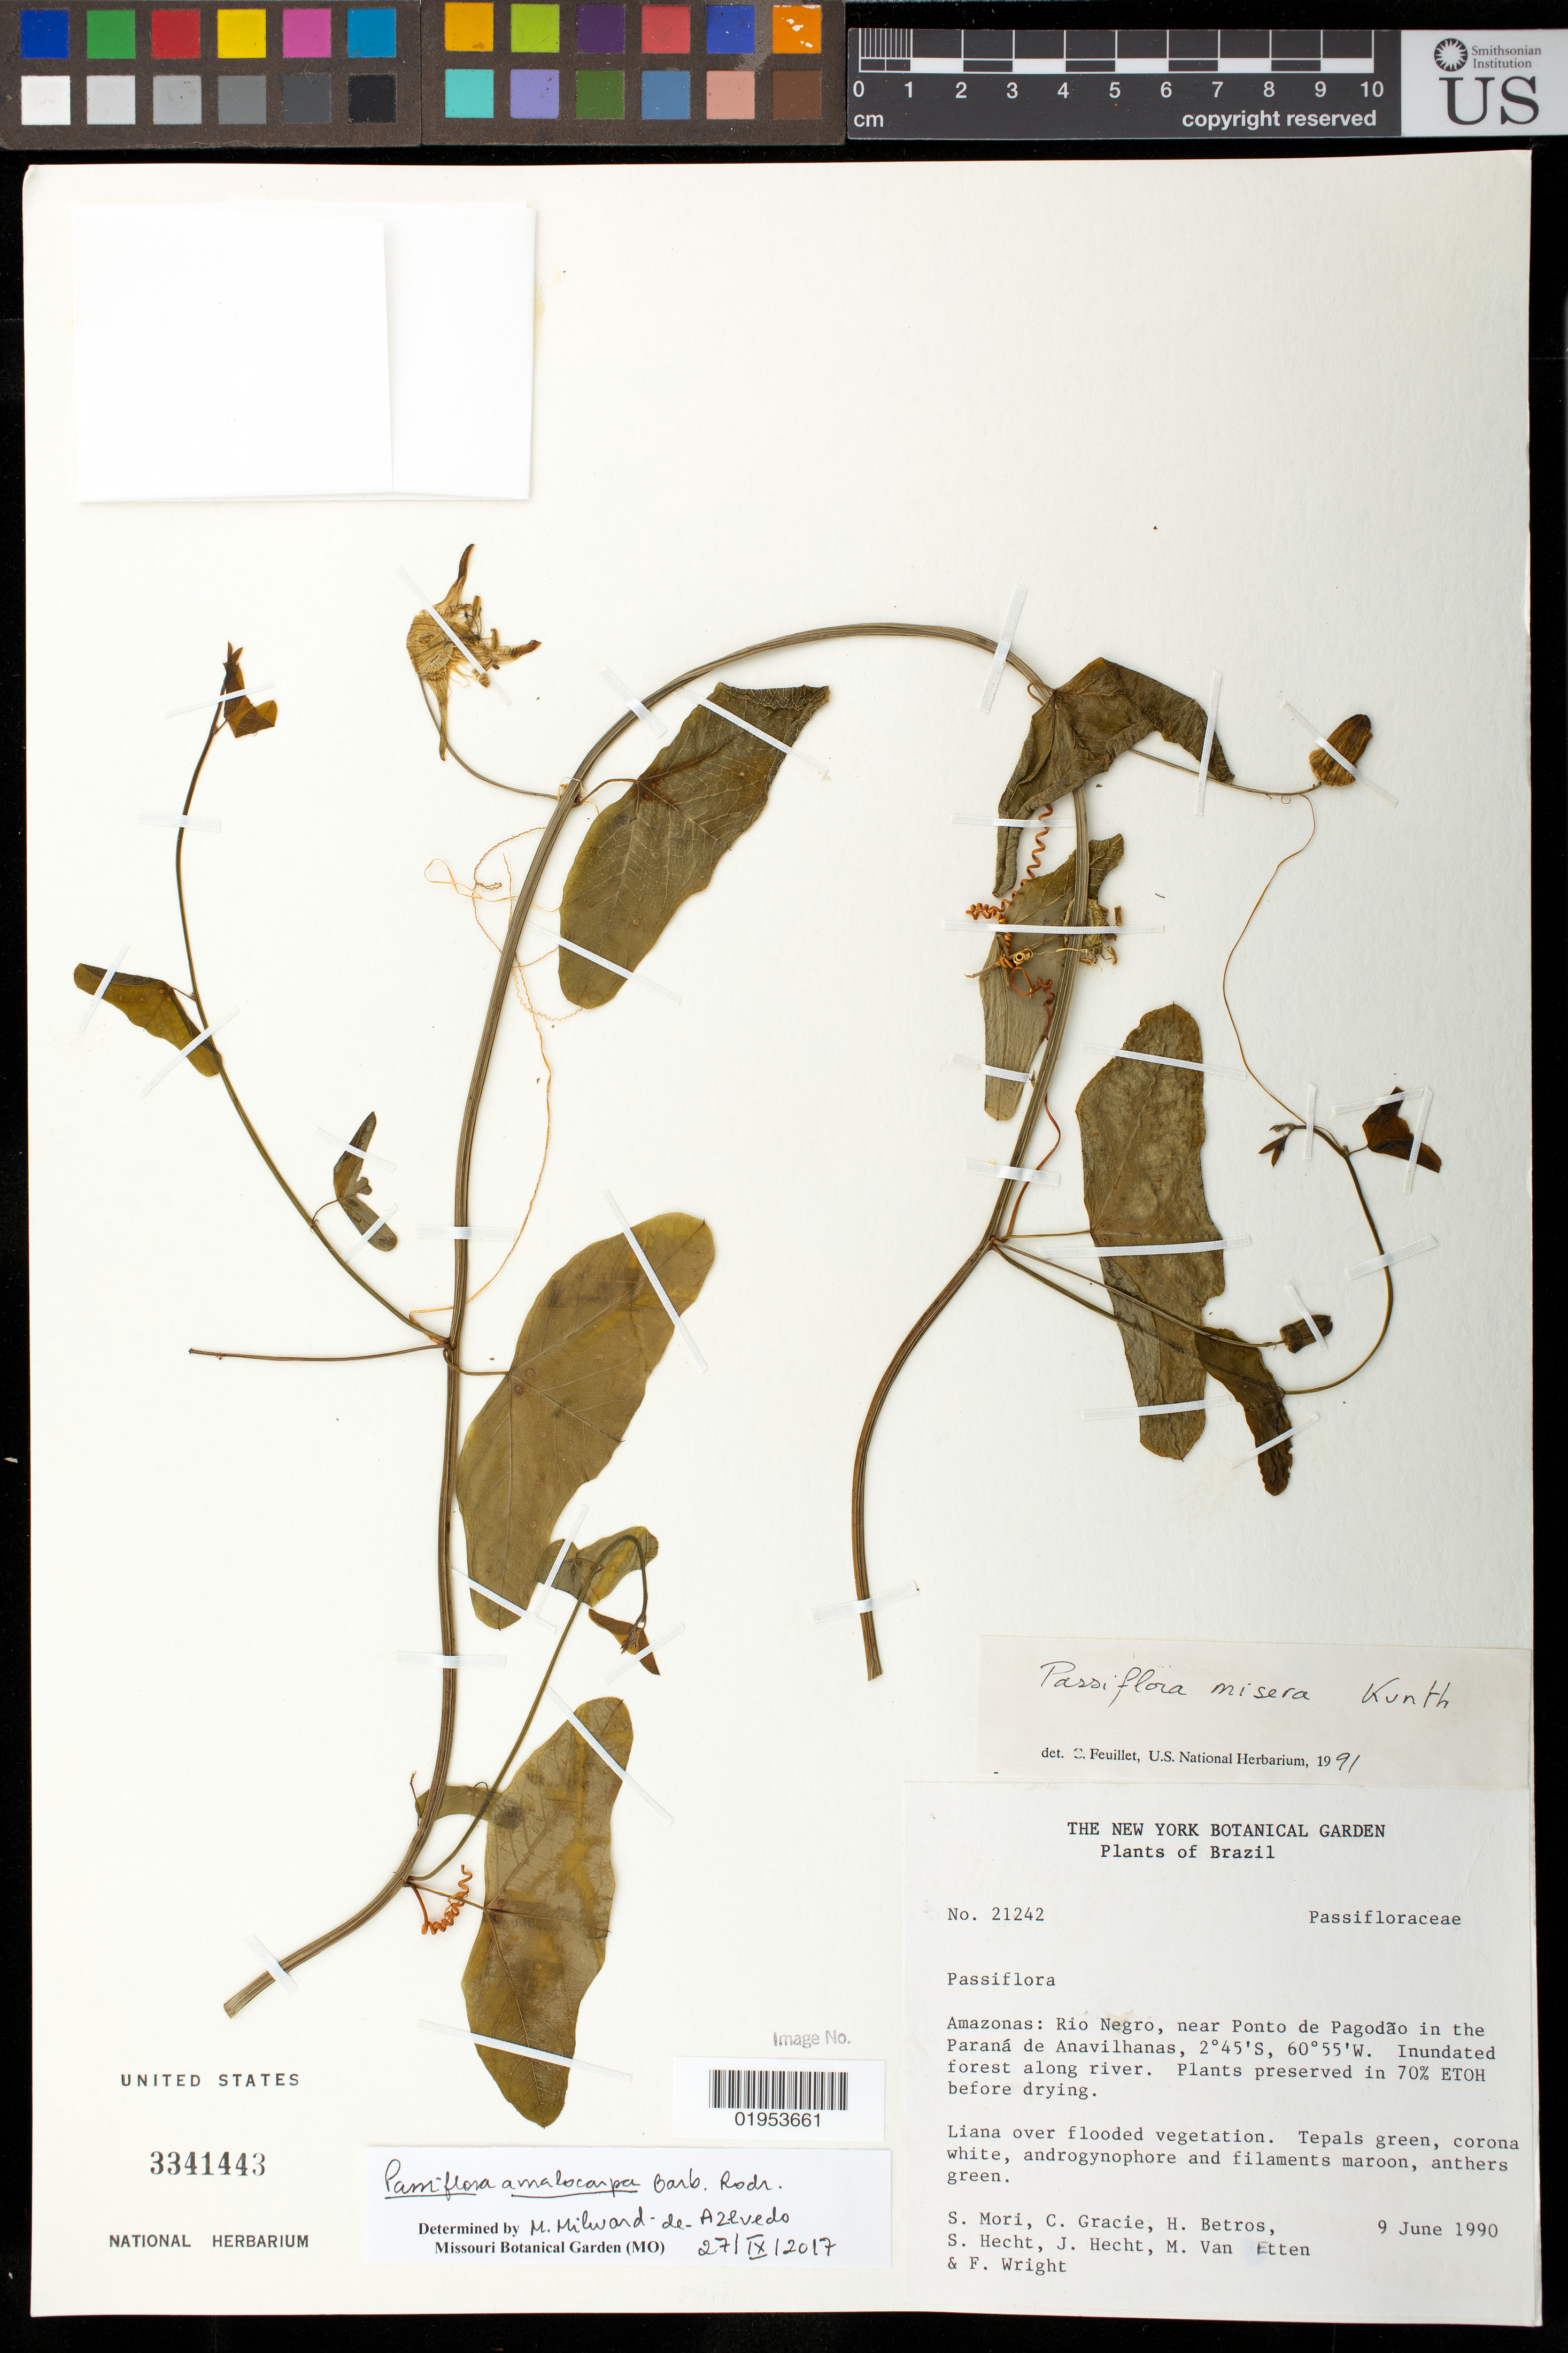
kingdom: Plantae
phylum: Tracheophyta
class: Magnoliopsida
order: Malpighiales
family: Passifloraceae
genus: Passiflora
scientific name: Passiflora amalocarpa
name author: Barb. Rodr.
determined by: Azevedo, M. A. Milward de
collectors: S. Mori, C. A. Gracie, H. Betros, S. Hecht, M. Etten & F. Wright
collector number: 21242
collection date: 1990-06-09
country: Brazil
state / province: Amazonas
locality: Rio Negro, near Ponto de Pagodão in the Paranáe de Anavilhanas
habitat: Inundated forest along river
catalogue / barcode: US 3341443